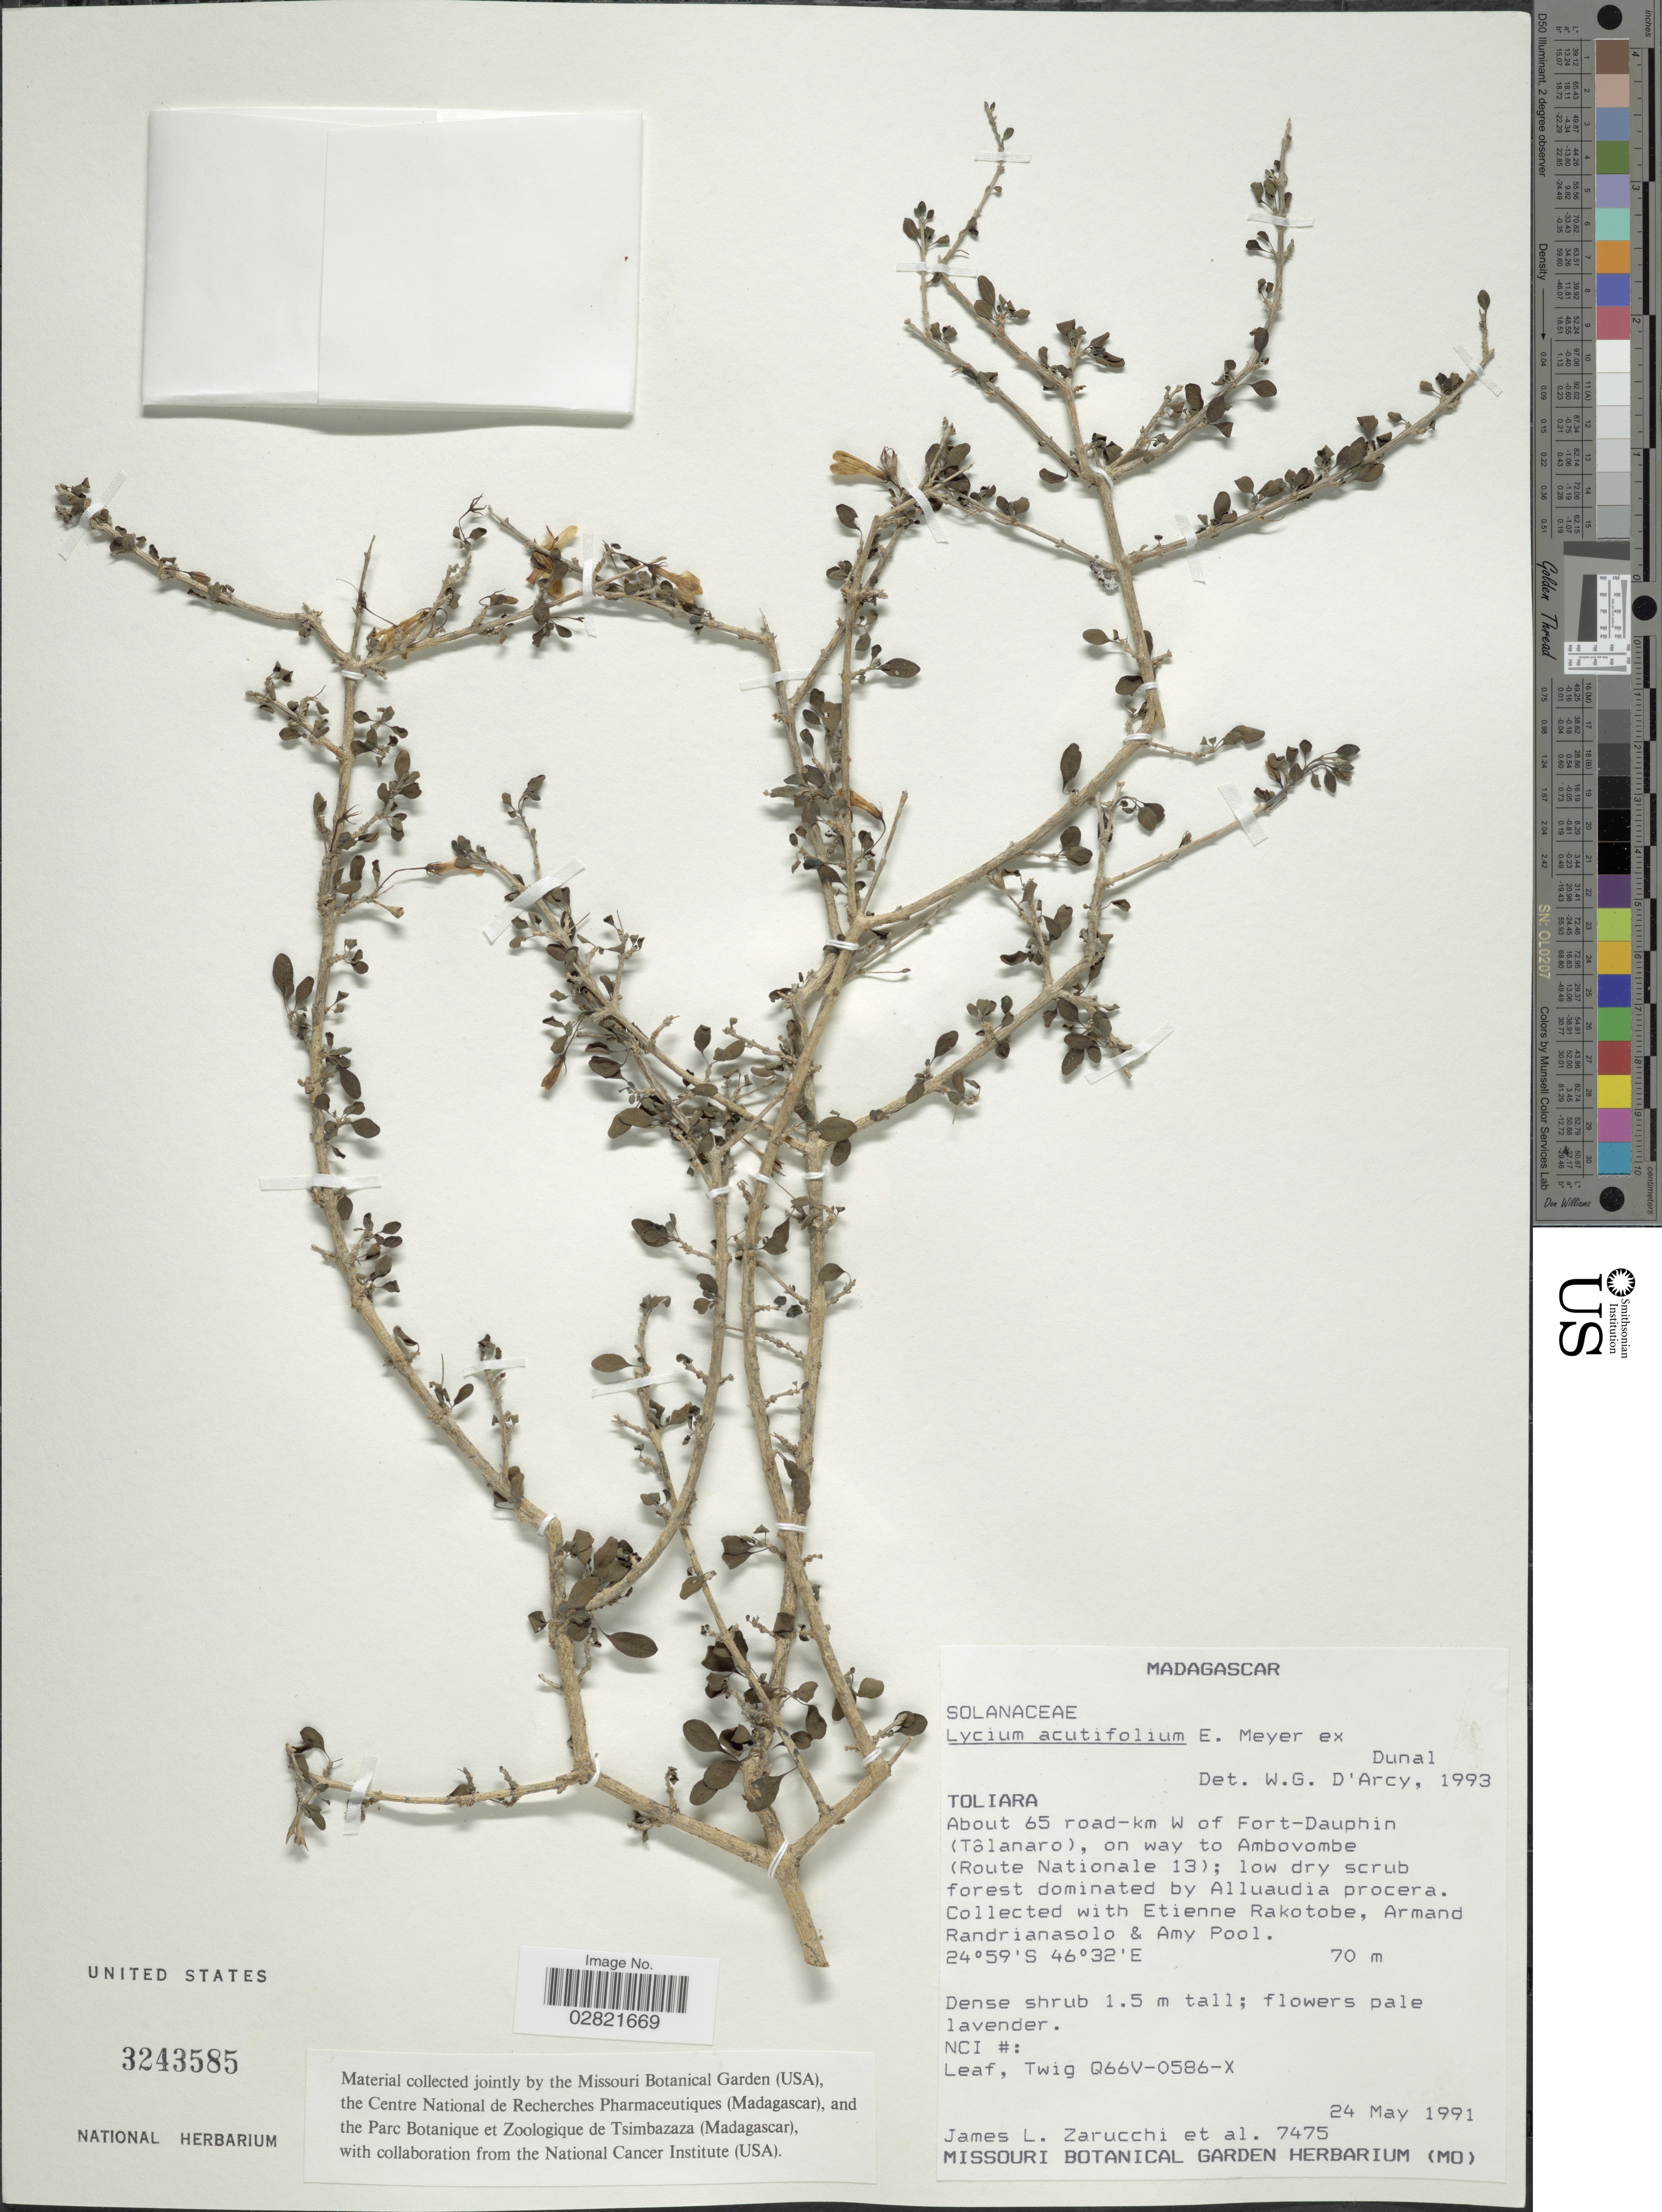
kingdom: Plantae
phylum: Tracheophyta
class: Magnoliopsida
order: Solanales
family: Solanaceae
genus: Lycium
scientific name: Lycium acutifolium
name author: Dunal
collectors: J. L. Zarucchi, E. Rakotobe, A. Randrianasolo & A. Pool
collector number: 7475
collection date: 1991-05-24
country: Madagascar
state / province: Anosy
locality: About 65 road-km W of Fort-Dauphin (Tôlanaro), on way to Ambovombe (Route Nationale 13).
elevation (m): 70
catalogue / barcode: US 3243585